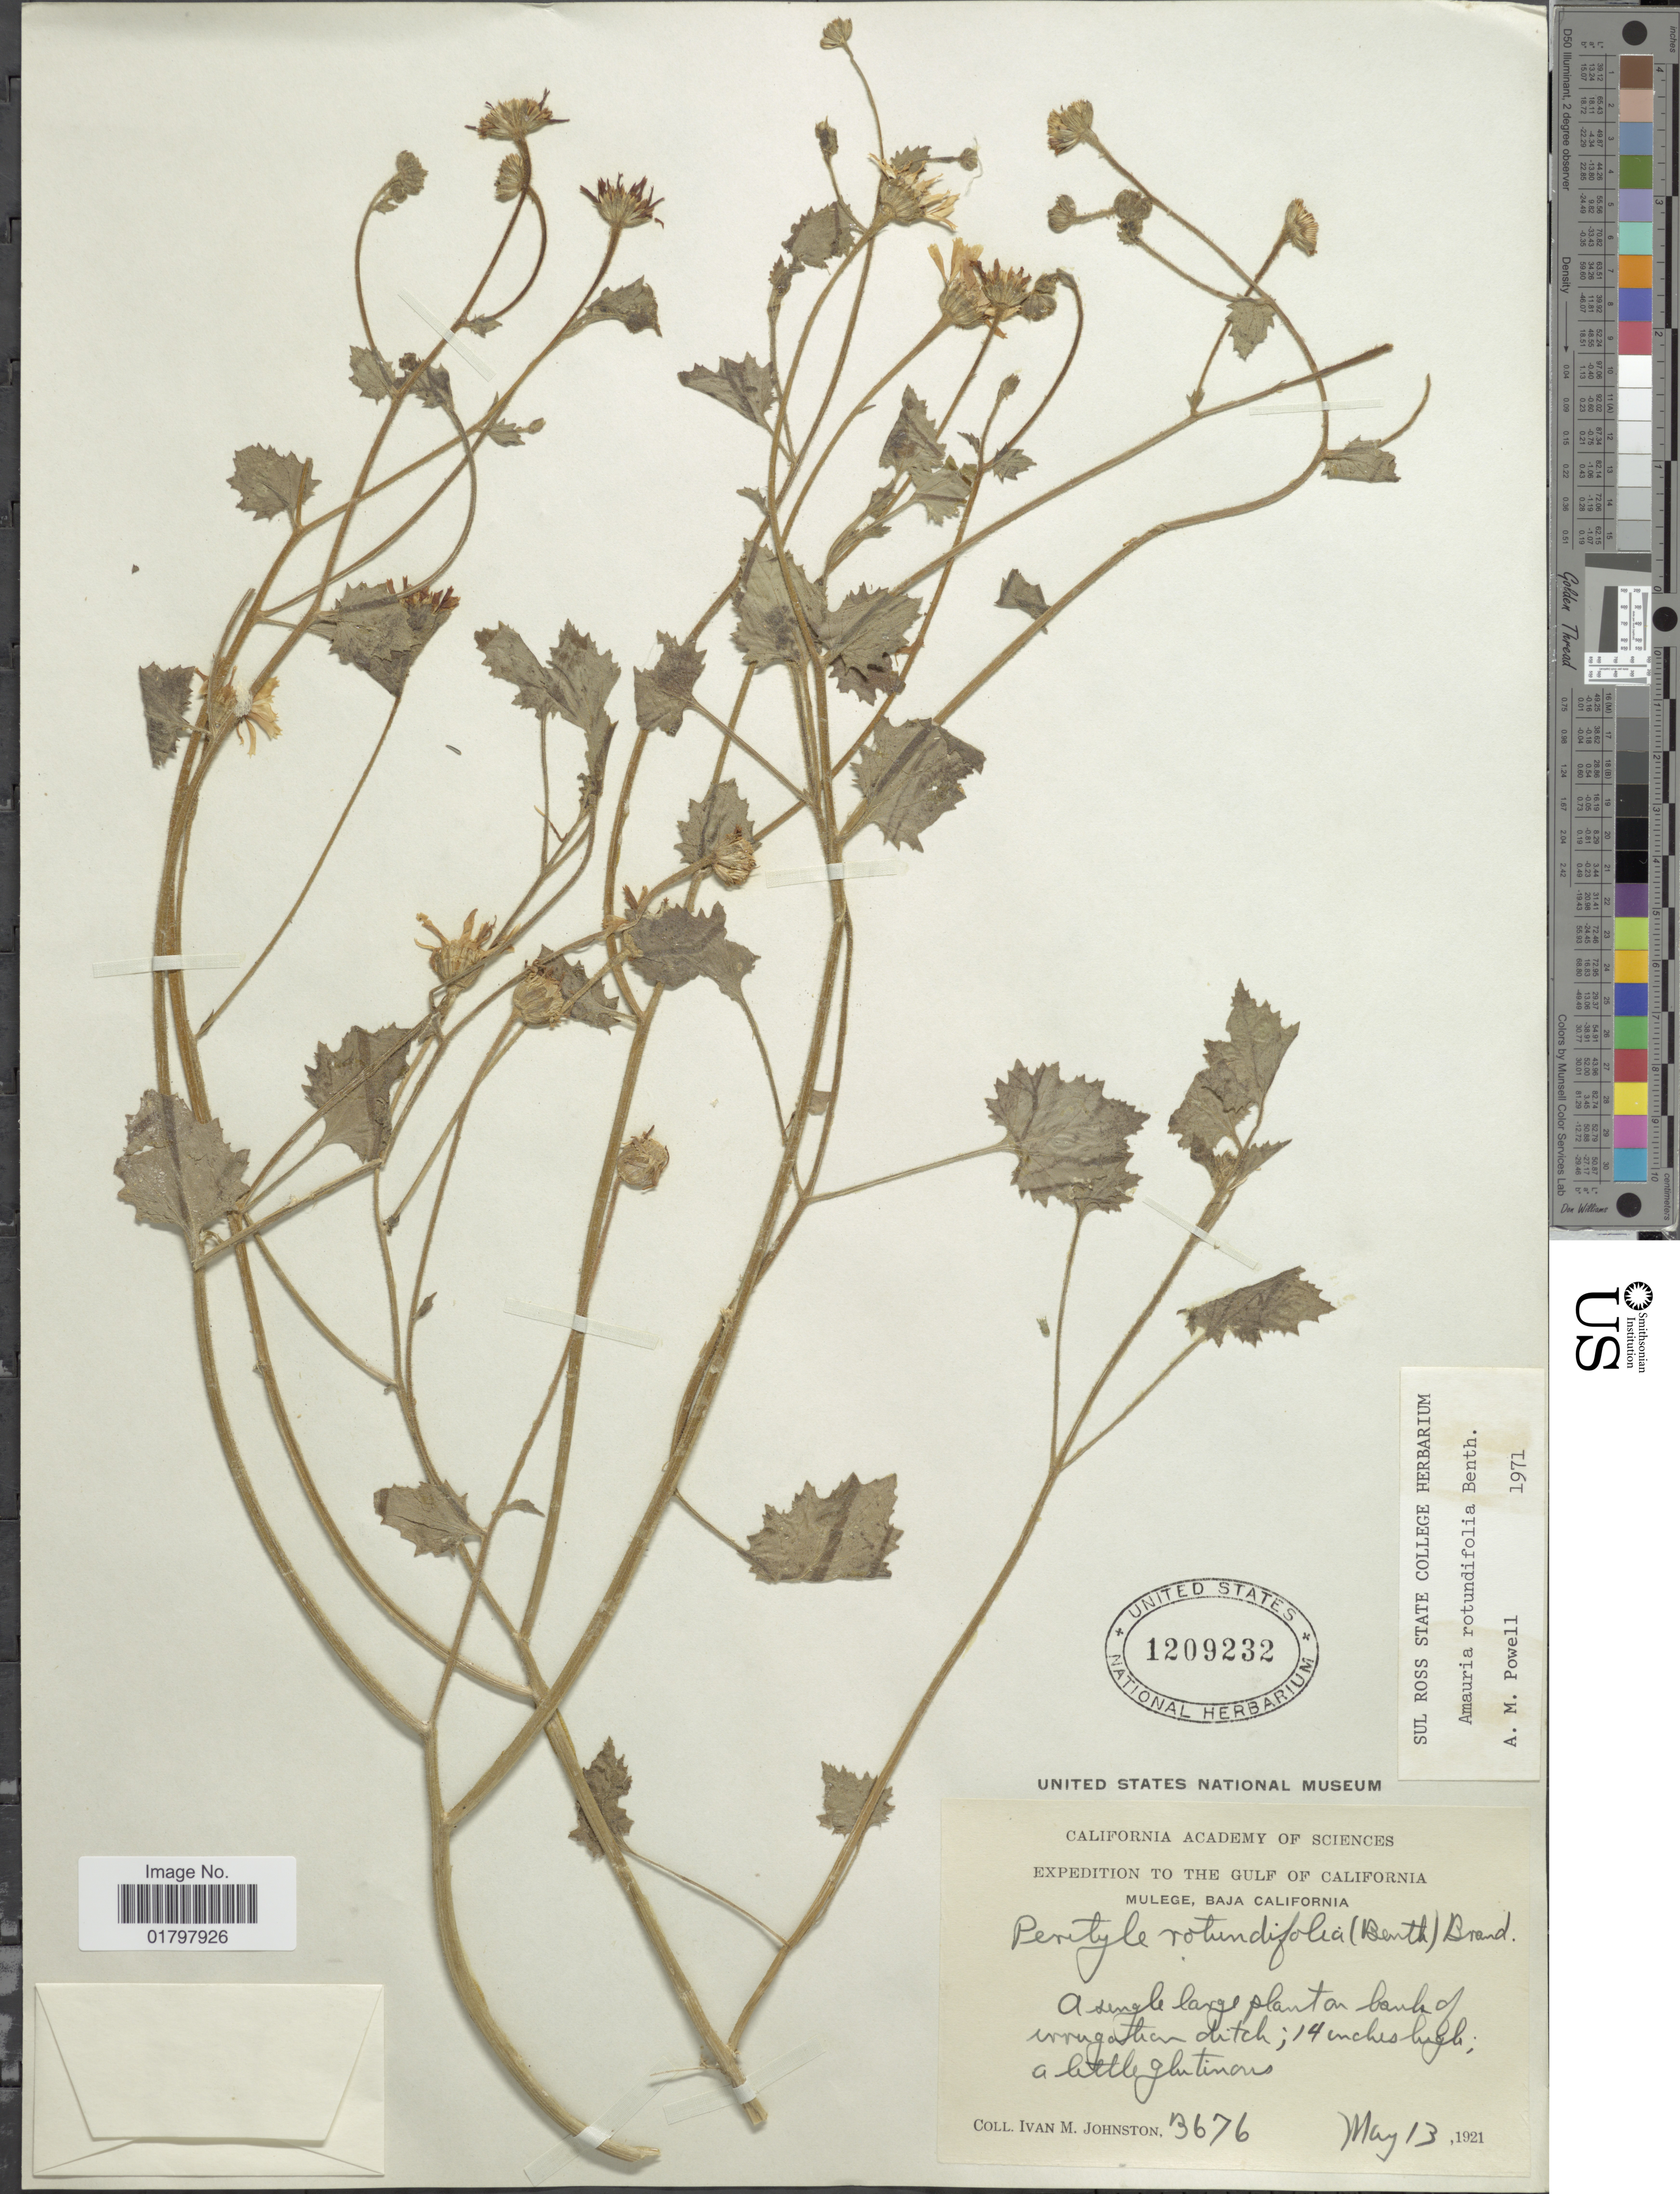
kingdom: Plantae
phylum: Tracheophyta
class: Magnoliopsida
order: Asterales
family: Asteraceae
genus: Amauria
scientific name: Amauria rotundifolia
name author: Benth.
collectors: I.M. Johnston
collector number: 3676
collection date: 1921-05-13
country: Mexico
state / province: Baja California Sur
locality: Gulf of California. Mulege, Baja California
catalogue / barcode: US 1209232